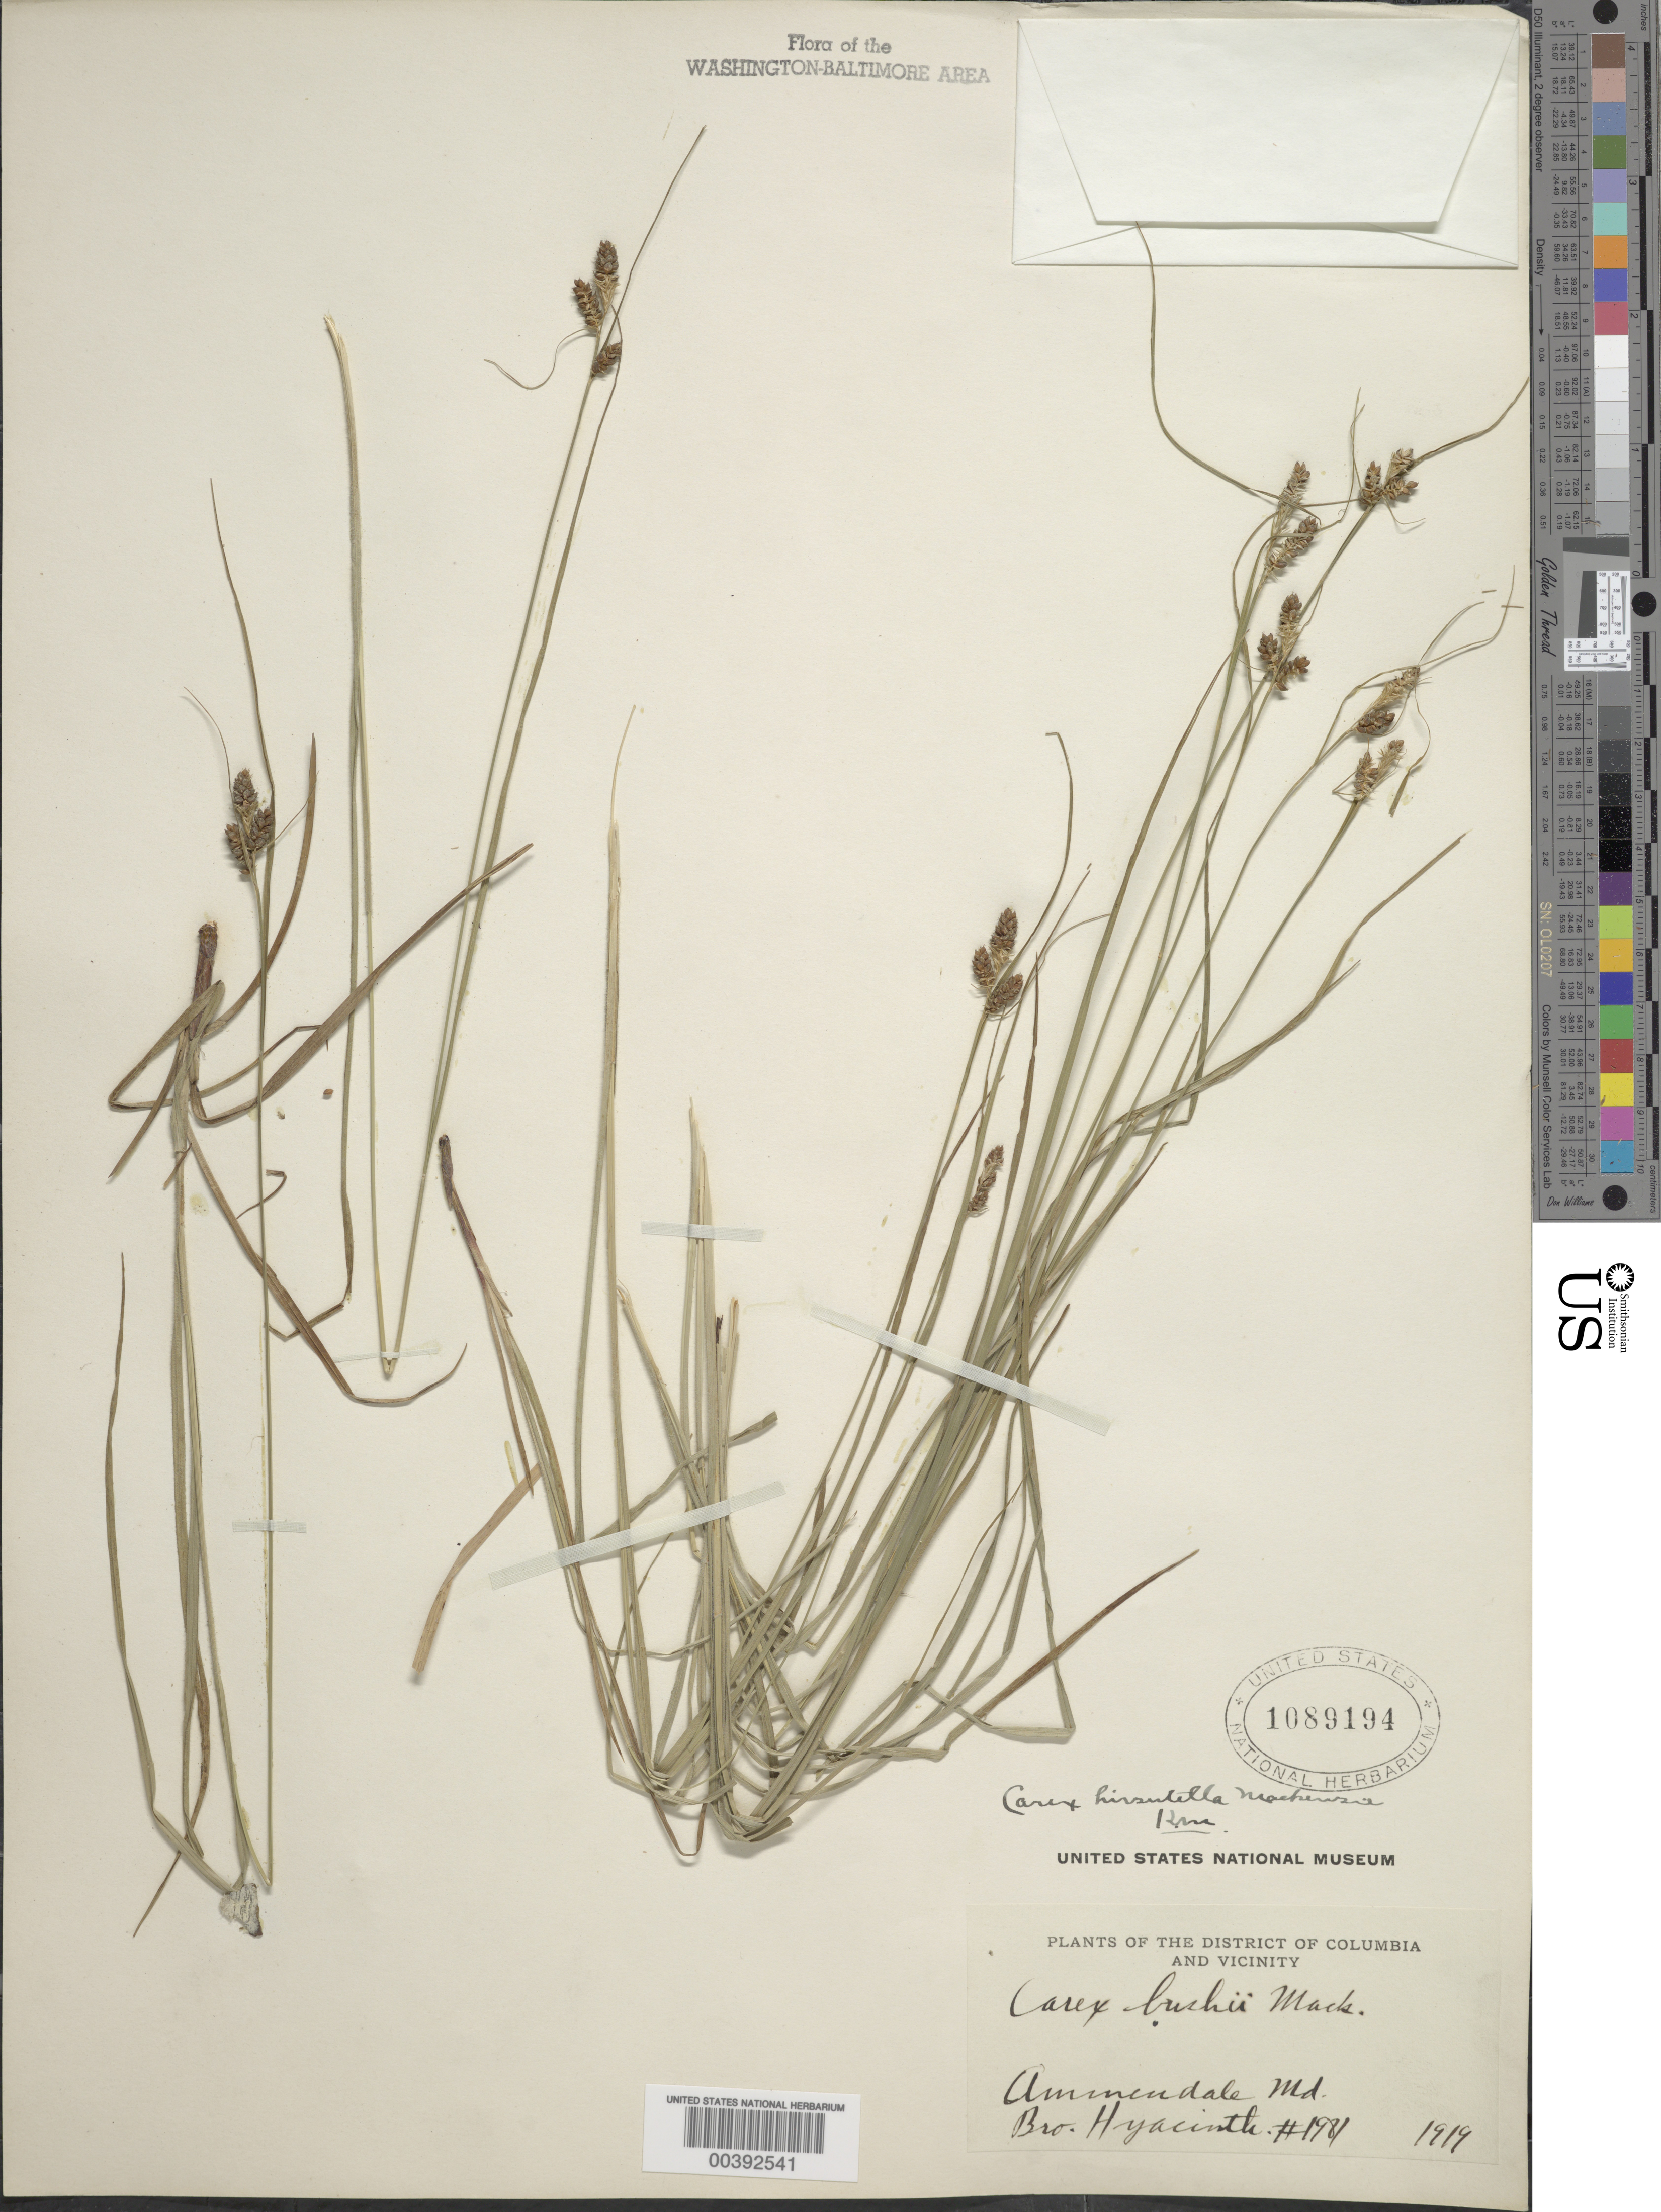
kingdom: Plantae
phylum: Tracheophyta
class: Liliopsida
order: Poales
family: Cyperaceae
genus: Carex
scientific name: Carex hirsutella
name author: Mack.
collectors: F. Hyacinth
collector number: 1981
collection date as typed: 1919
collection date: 1919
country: United States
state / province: Maryland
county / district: Prince George's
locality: Ammendale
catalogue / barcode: US 1089194